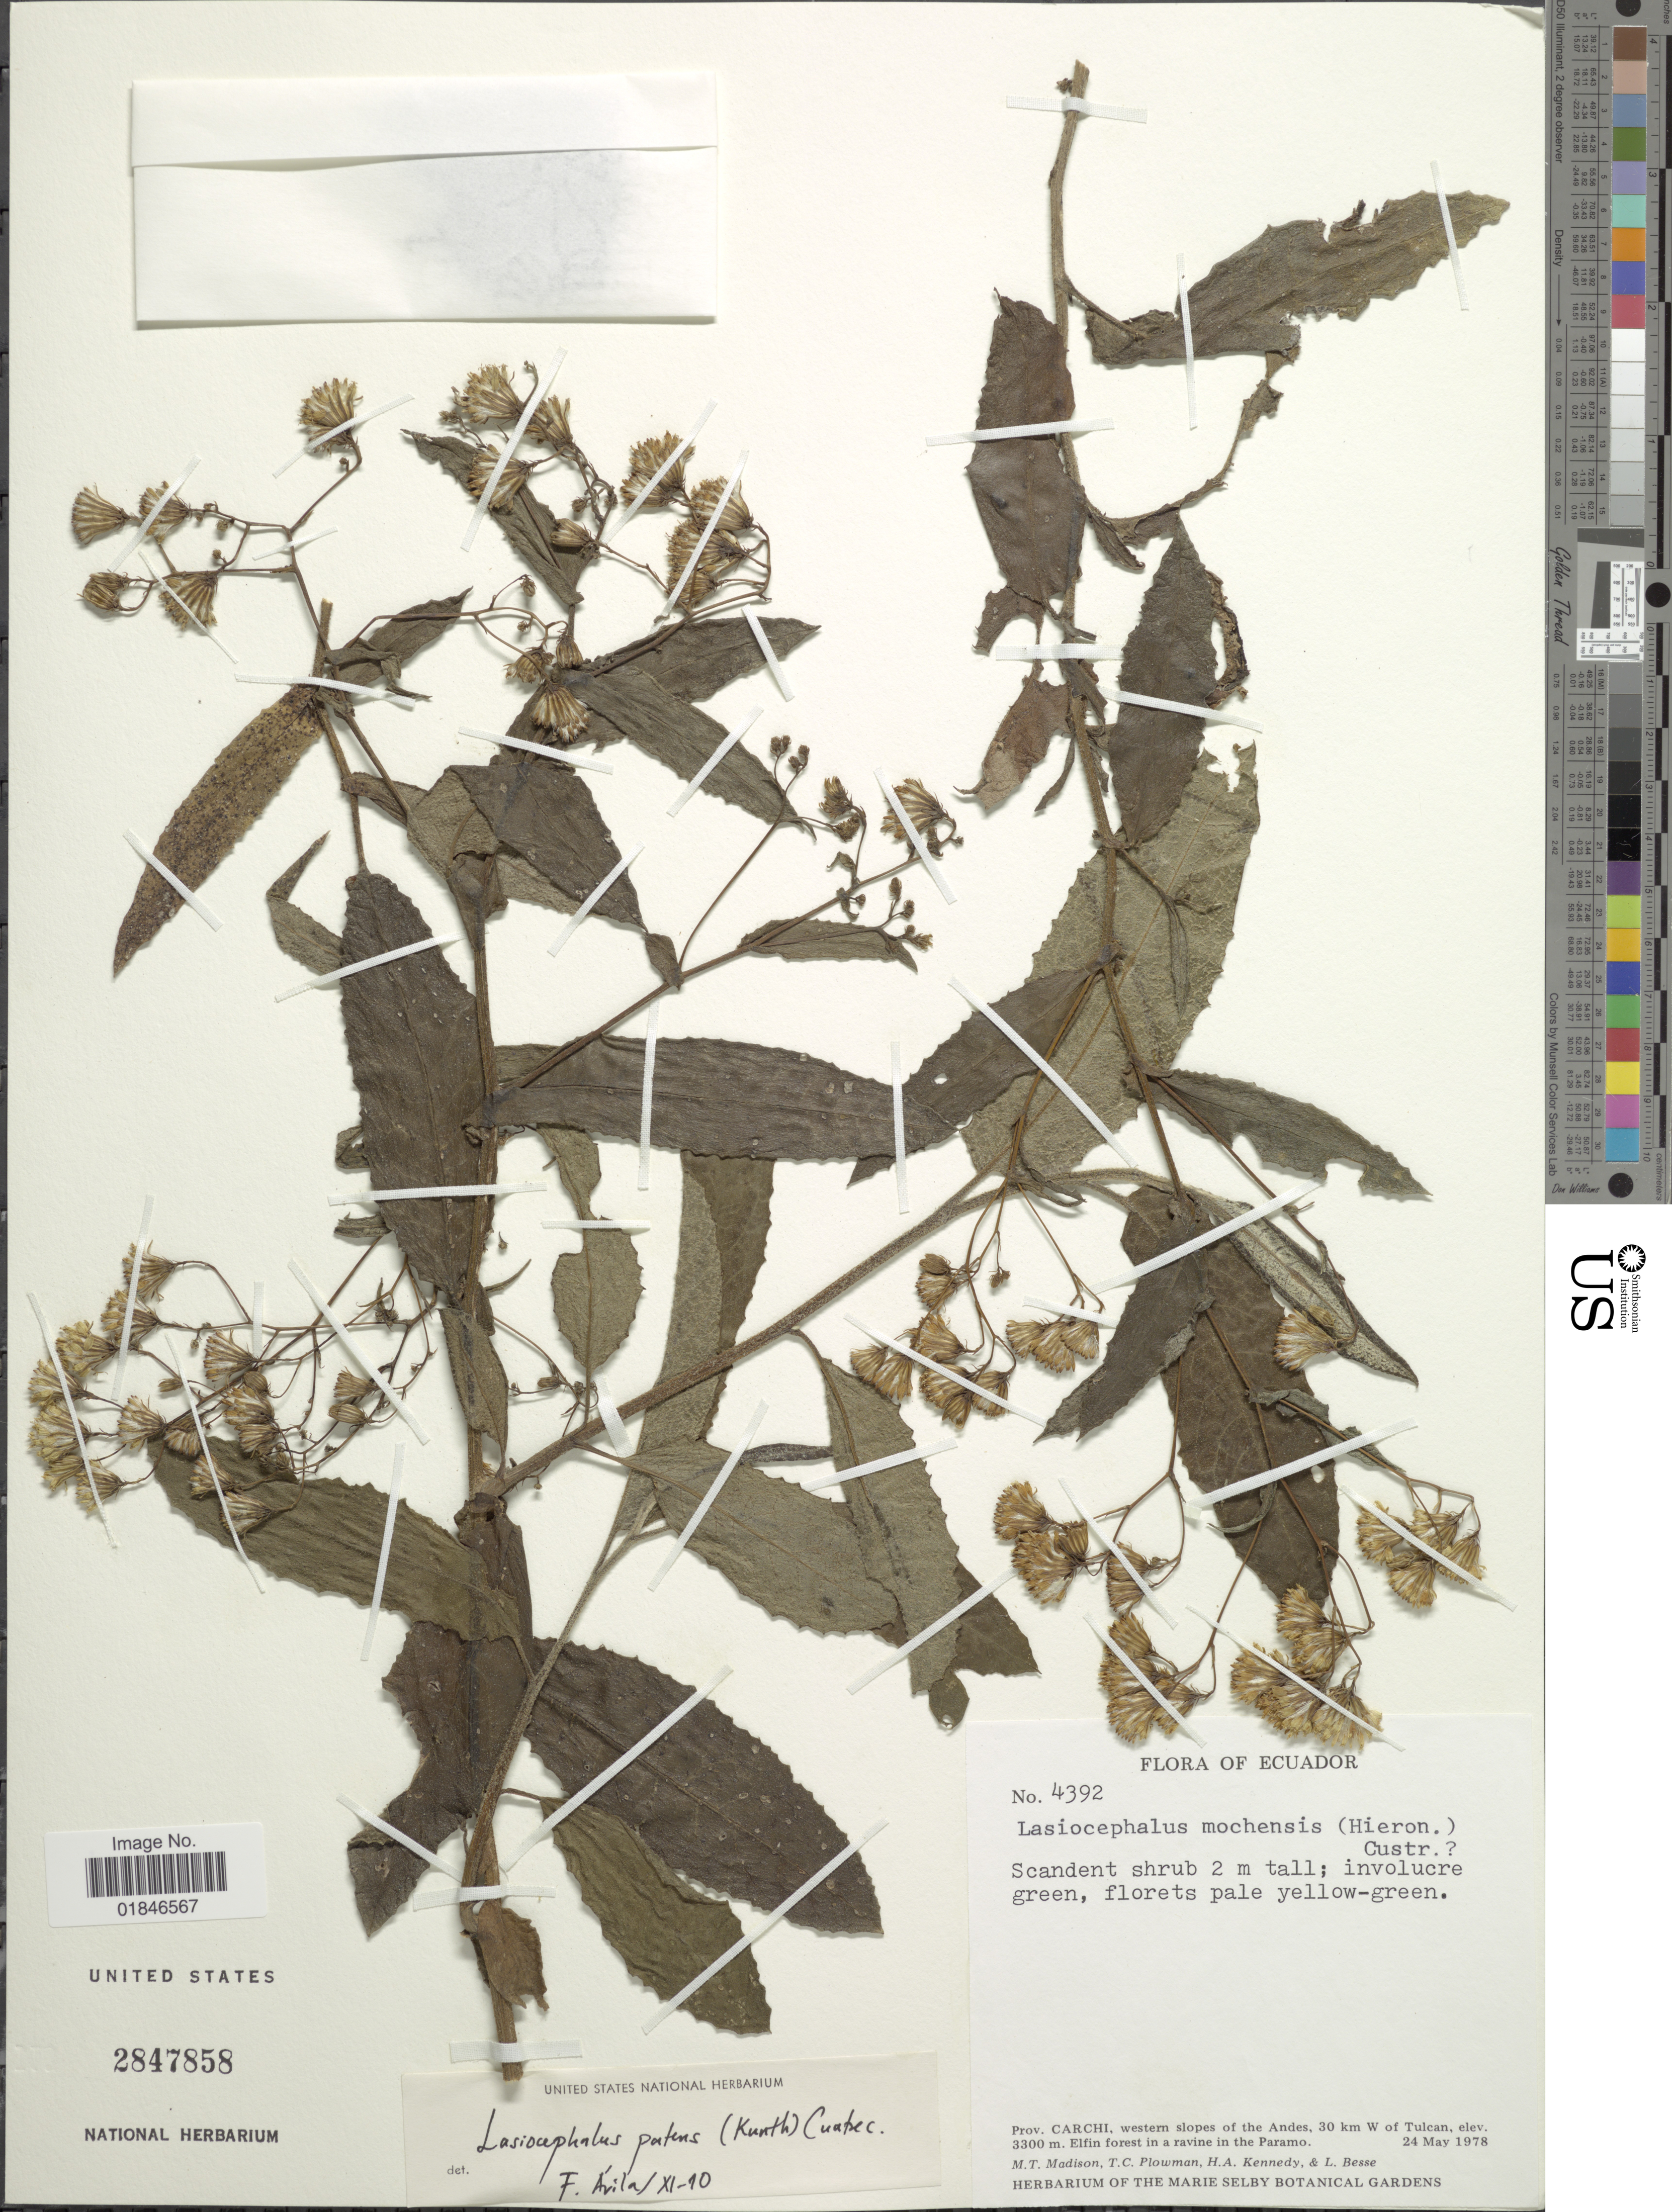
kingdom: Plantae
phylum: Tracheophyta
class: Magnoliopsida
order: Asterales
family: Asteraceae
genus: Senecio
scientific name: Senecio patens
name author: (Kunth) DC.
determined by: Salomon, Luciana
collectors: M. T. Madison, T. Plowman, H. Kennedy & L. Besse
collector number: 4392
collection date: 1978-05-24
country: Ecuador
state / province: Carchi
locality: Prov. Carchi, western slopes of the Andes, 30 km W of Tulcan.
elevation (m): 3300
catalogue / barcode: US 2847858